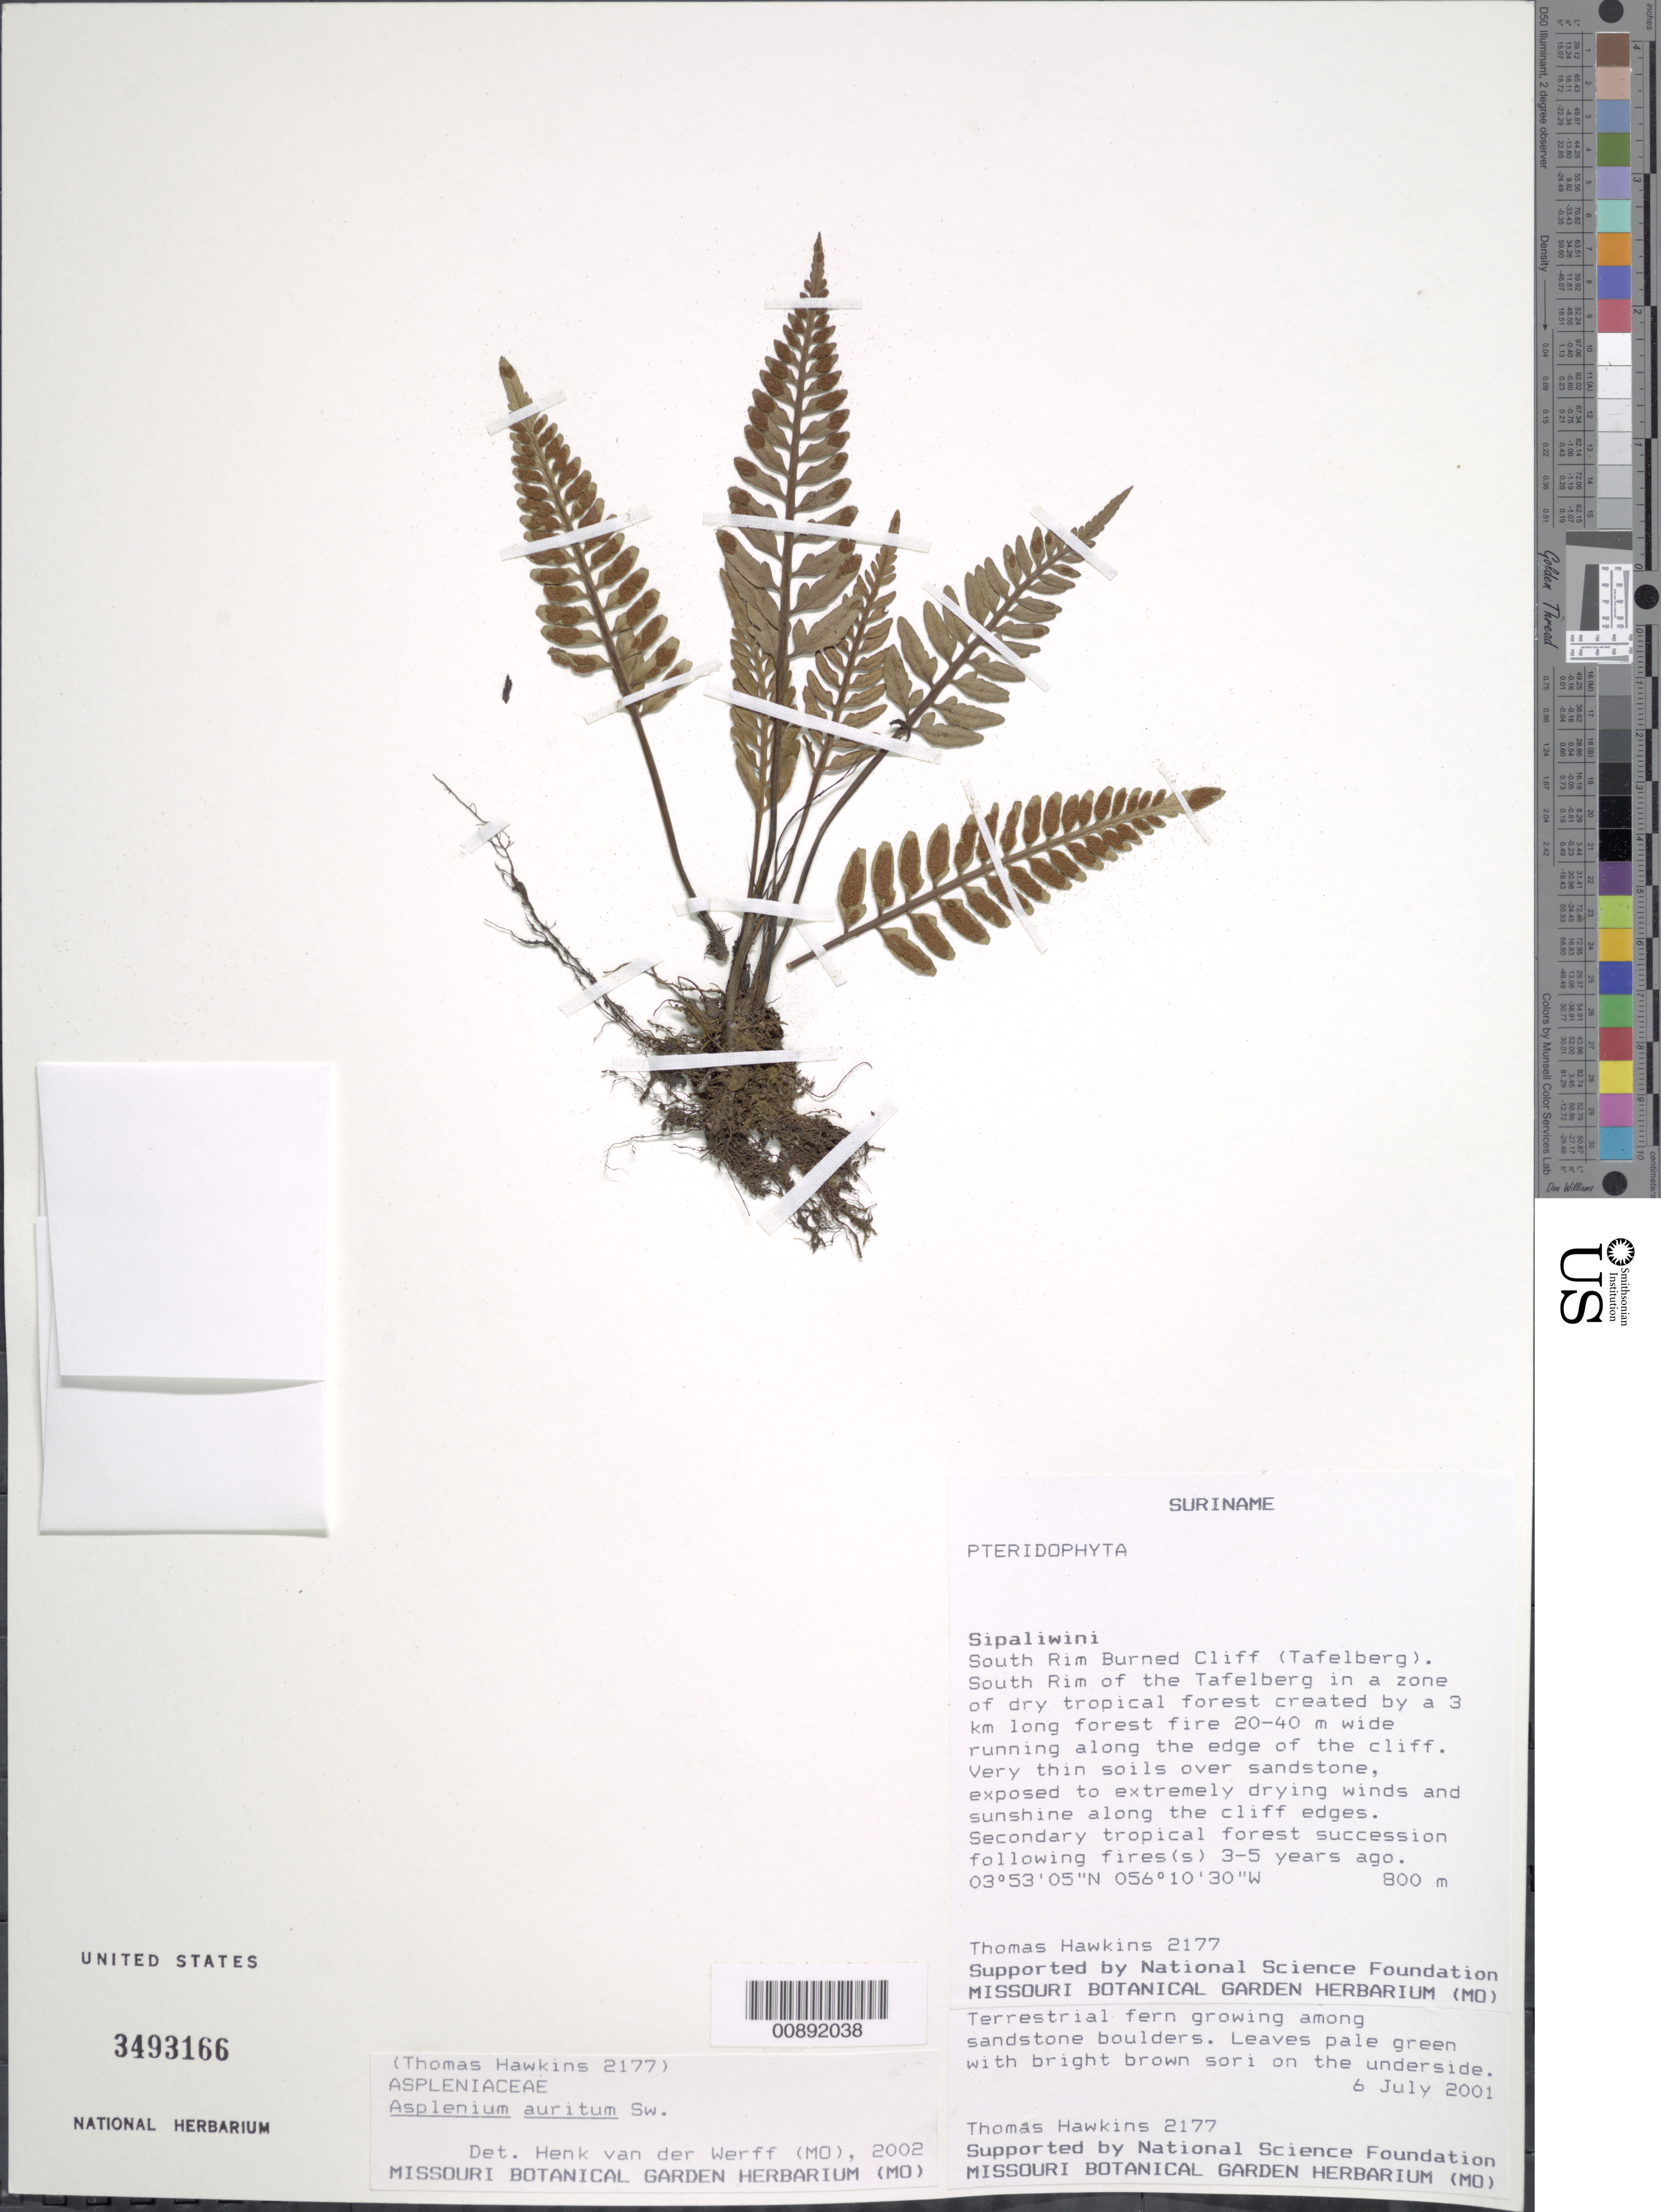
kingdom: Plantae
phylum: Tracheophyta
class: Polypodiopsida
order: Polypodiales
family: Aspleniaceae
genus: Asplenium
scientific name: Asplenium auritum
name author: Sw.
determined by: van der Werff, H., (MO), Missouri Botanical Garden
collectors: T. Hawkins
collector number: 2177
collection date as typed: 6-Jul-01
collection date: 2001-07-06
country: Suriname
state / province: Sipaliwini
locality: Tafelberg (Table Mountain), South Rim Burned Cliff, running along the edge of the cliff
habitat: Dry tropical forest created by a 3-km long forest fire 20-40m wide; very thin soils over sandstone, exposed to extremely drying winds and sunshine…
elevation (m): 800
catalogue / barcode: US 3493166